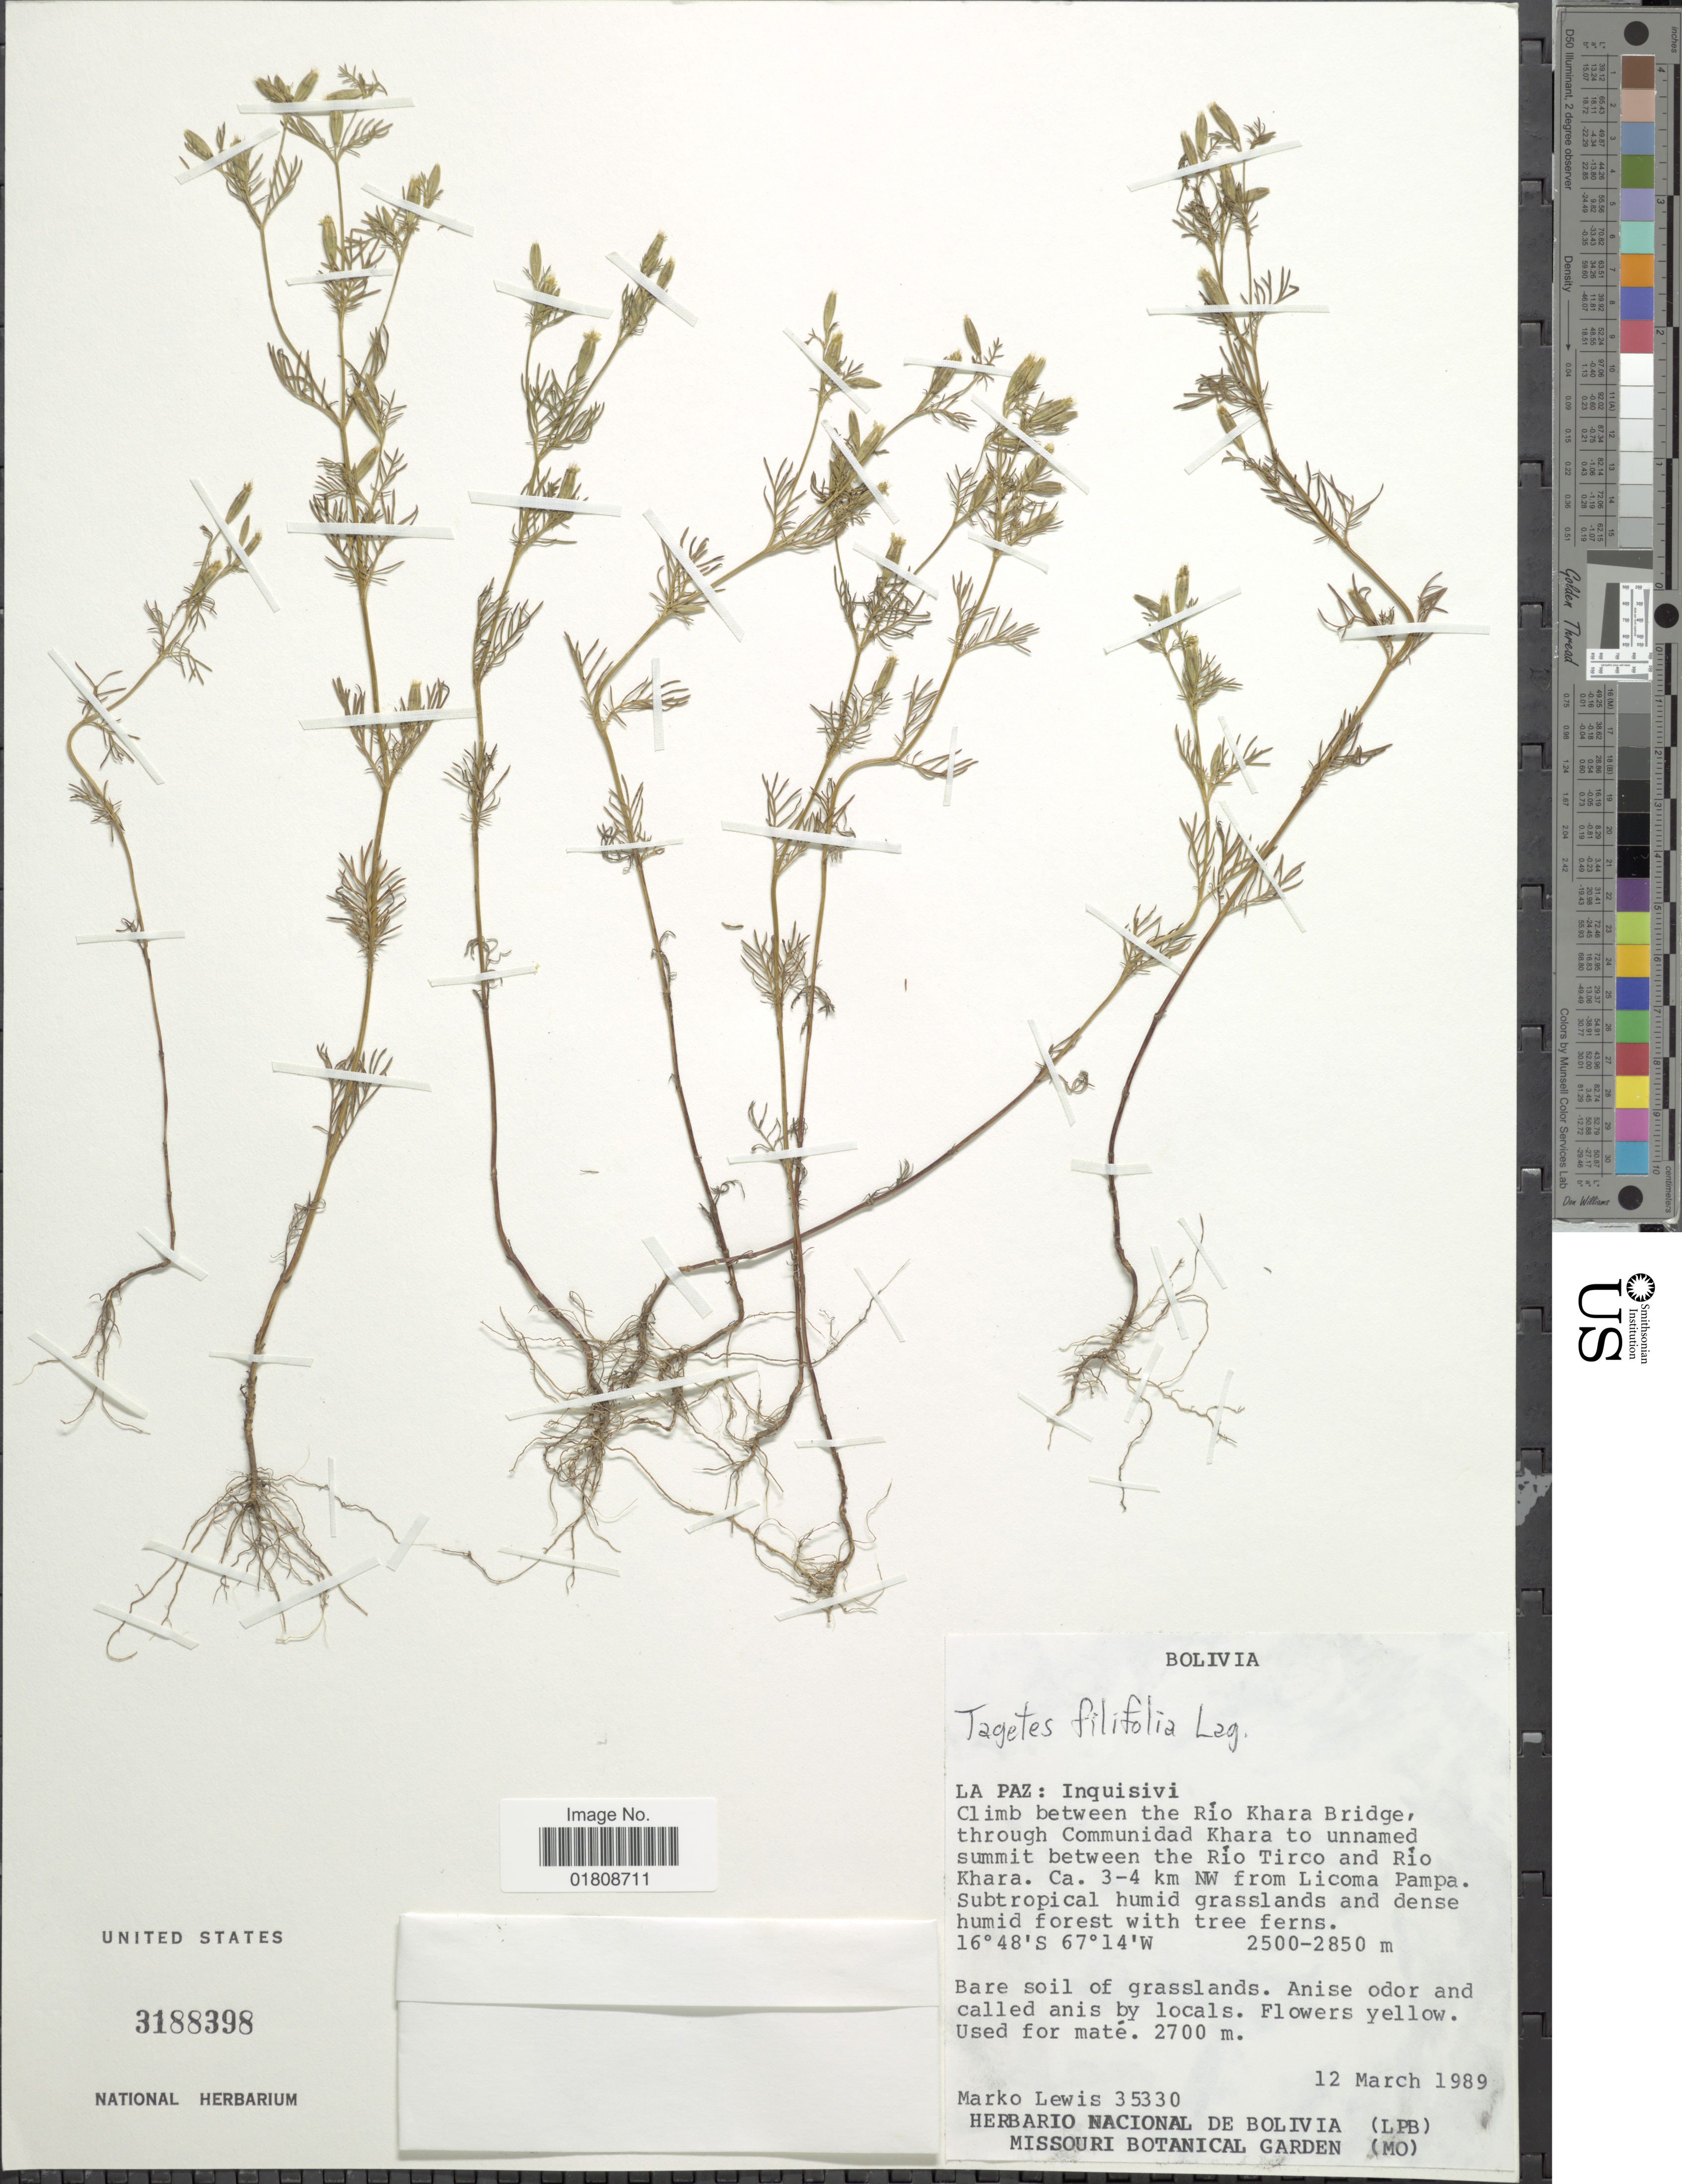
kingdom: Plantae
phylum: Tracheophyta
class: Magnoliopsida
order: Asterales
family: Asteraceae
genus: Tagetes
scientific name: Tagetes filifolia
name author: Lag.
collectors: M. A. Lewis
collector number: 35330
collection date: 1989-03-12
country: Bolivia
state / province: La Paz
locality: Inquisivi, Climb between the Rio Khara Bridge, through Communidad Khara to unnamed summit between the Rio Tirco and Rio Khara, ca 3-4 km NW from Licoma Pampa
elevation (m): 2500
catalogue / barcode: US 3188398